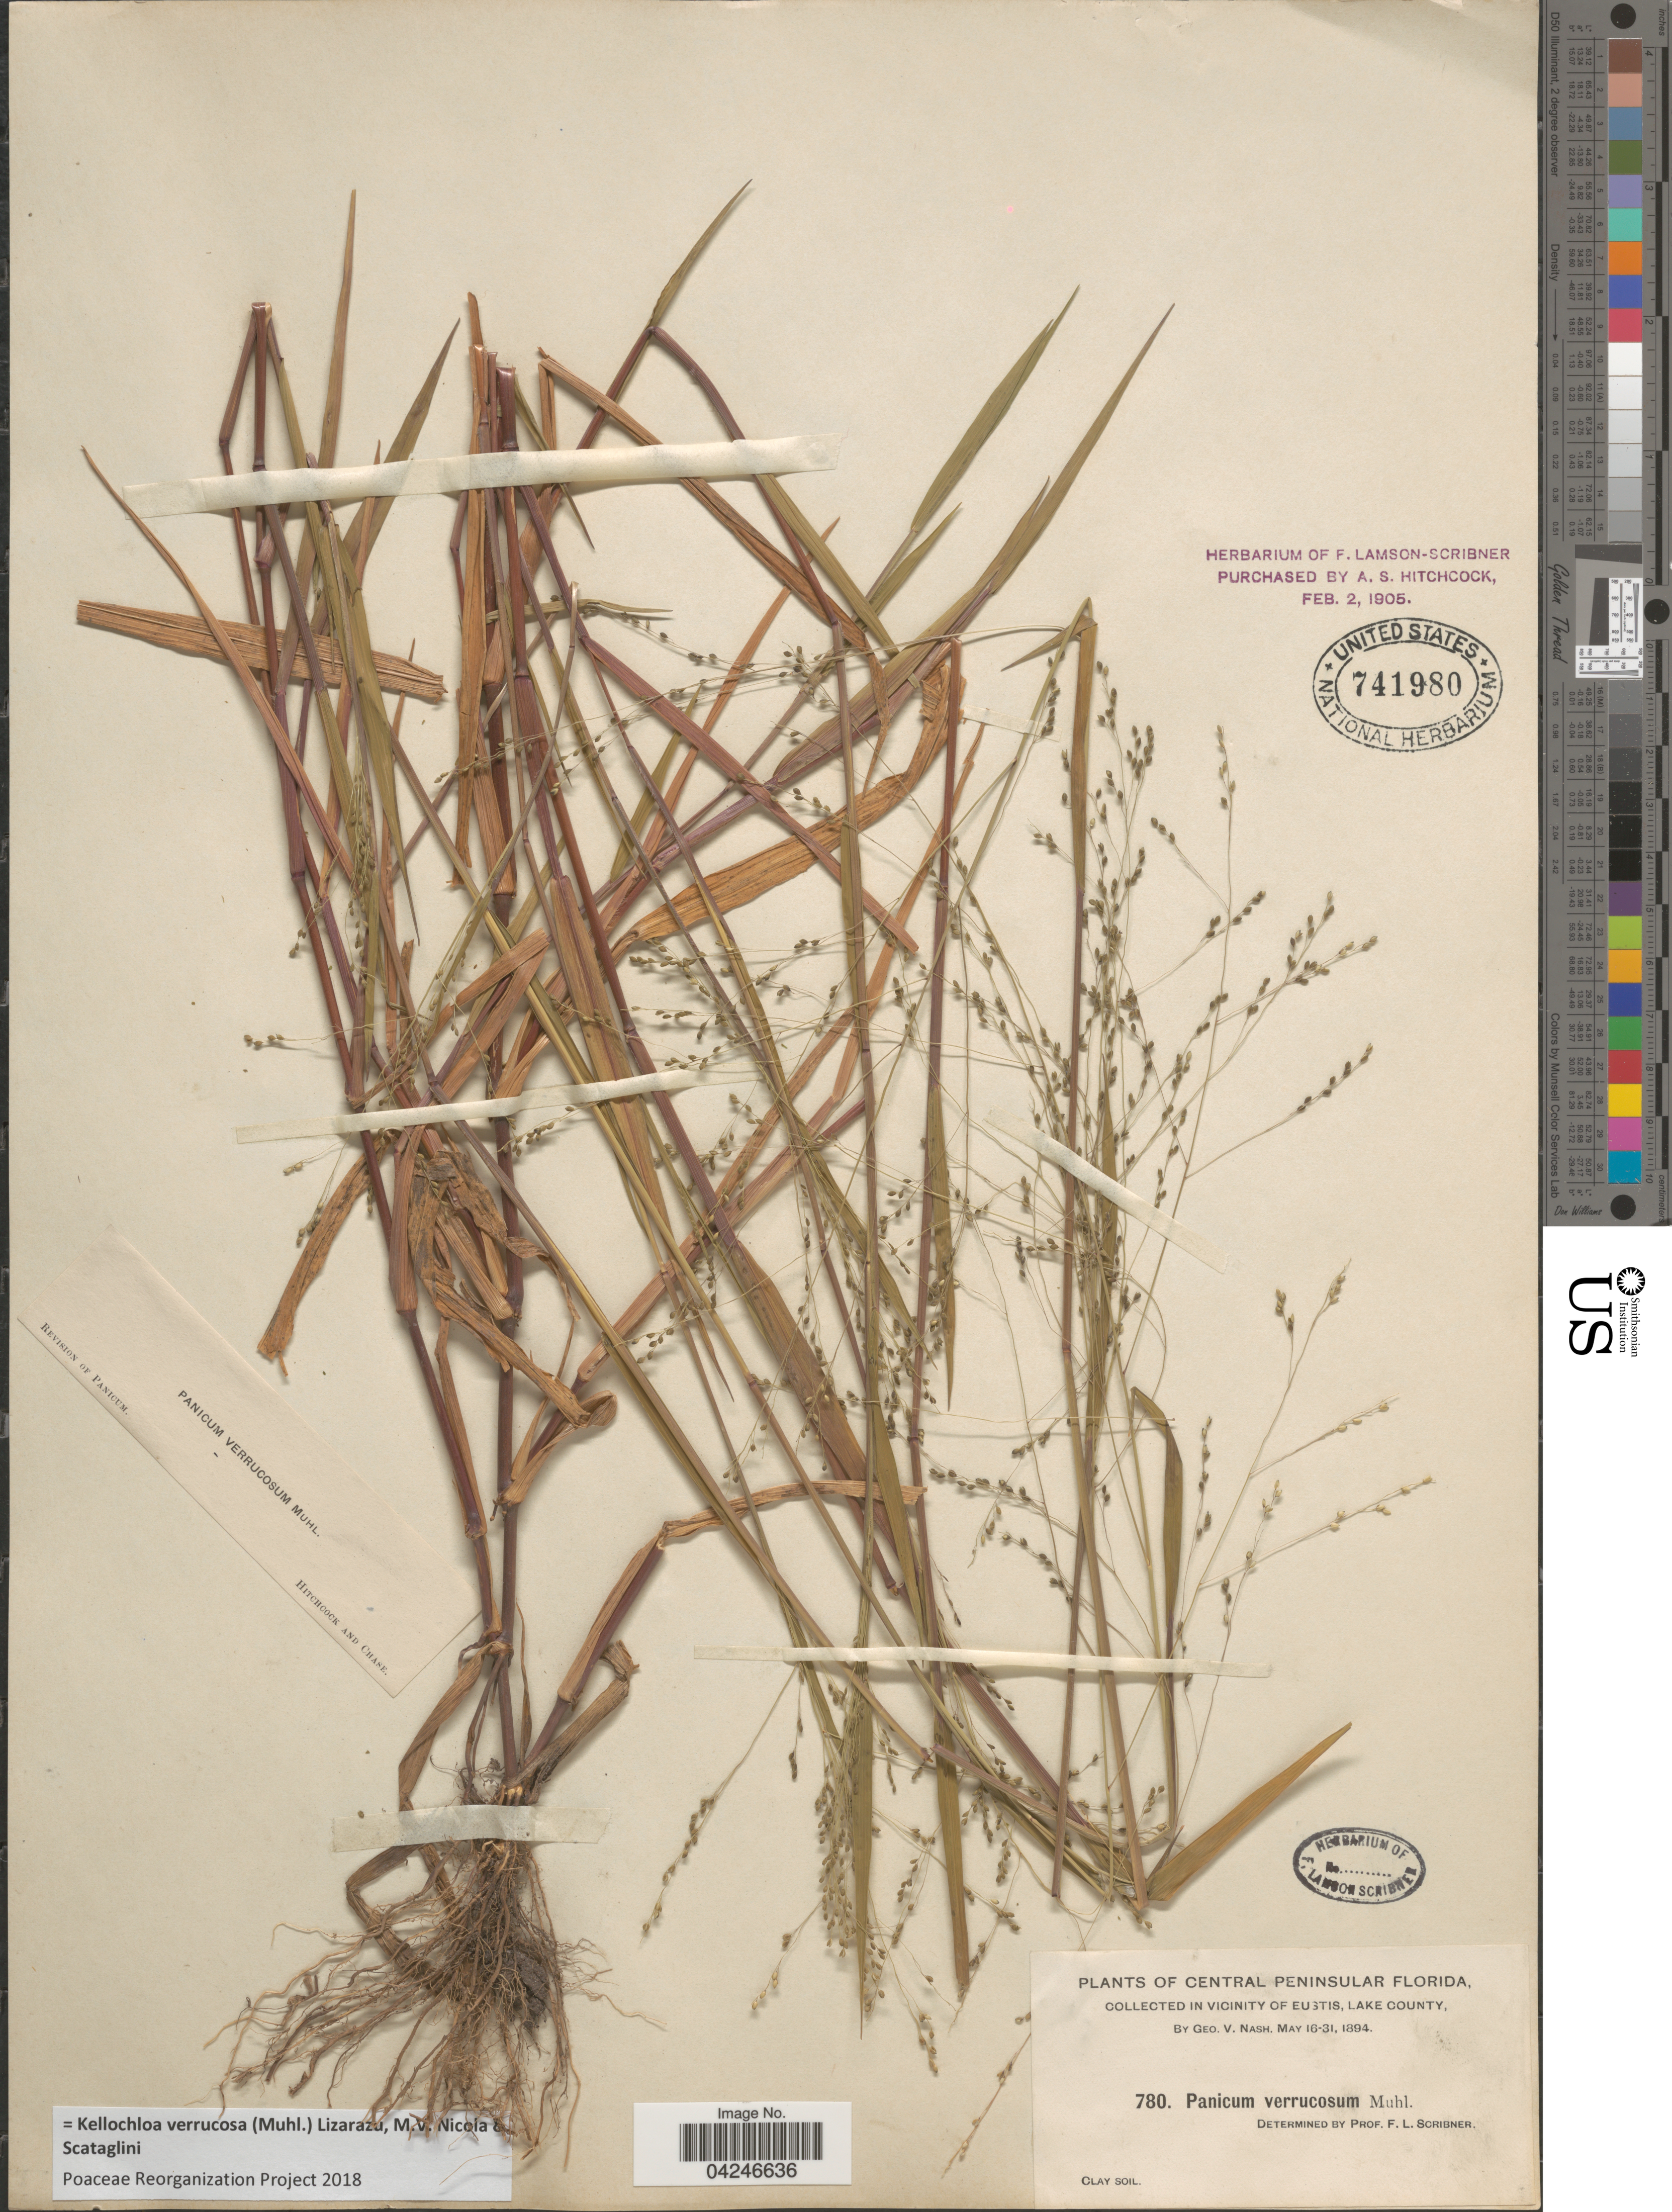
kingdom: Plantae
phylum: Tracheophyta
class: Liliopsida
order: Poales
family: Poaceae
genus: Kellochloa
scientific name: Kellochloa verrucosa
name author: (Muhl.) Lizarazu et al.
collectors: G. V. Nash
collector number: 780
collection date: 1894-05-16/1894-05-31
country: United States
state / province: Florida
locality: Central Peninsular Florida, in vicinity of Eustis, Lake County.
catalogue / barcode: US 741980